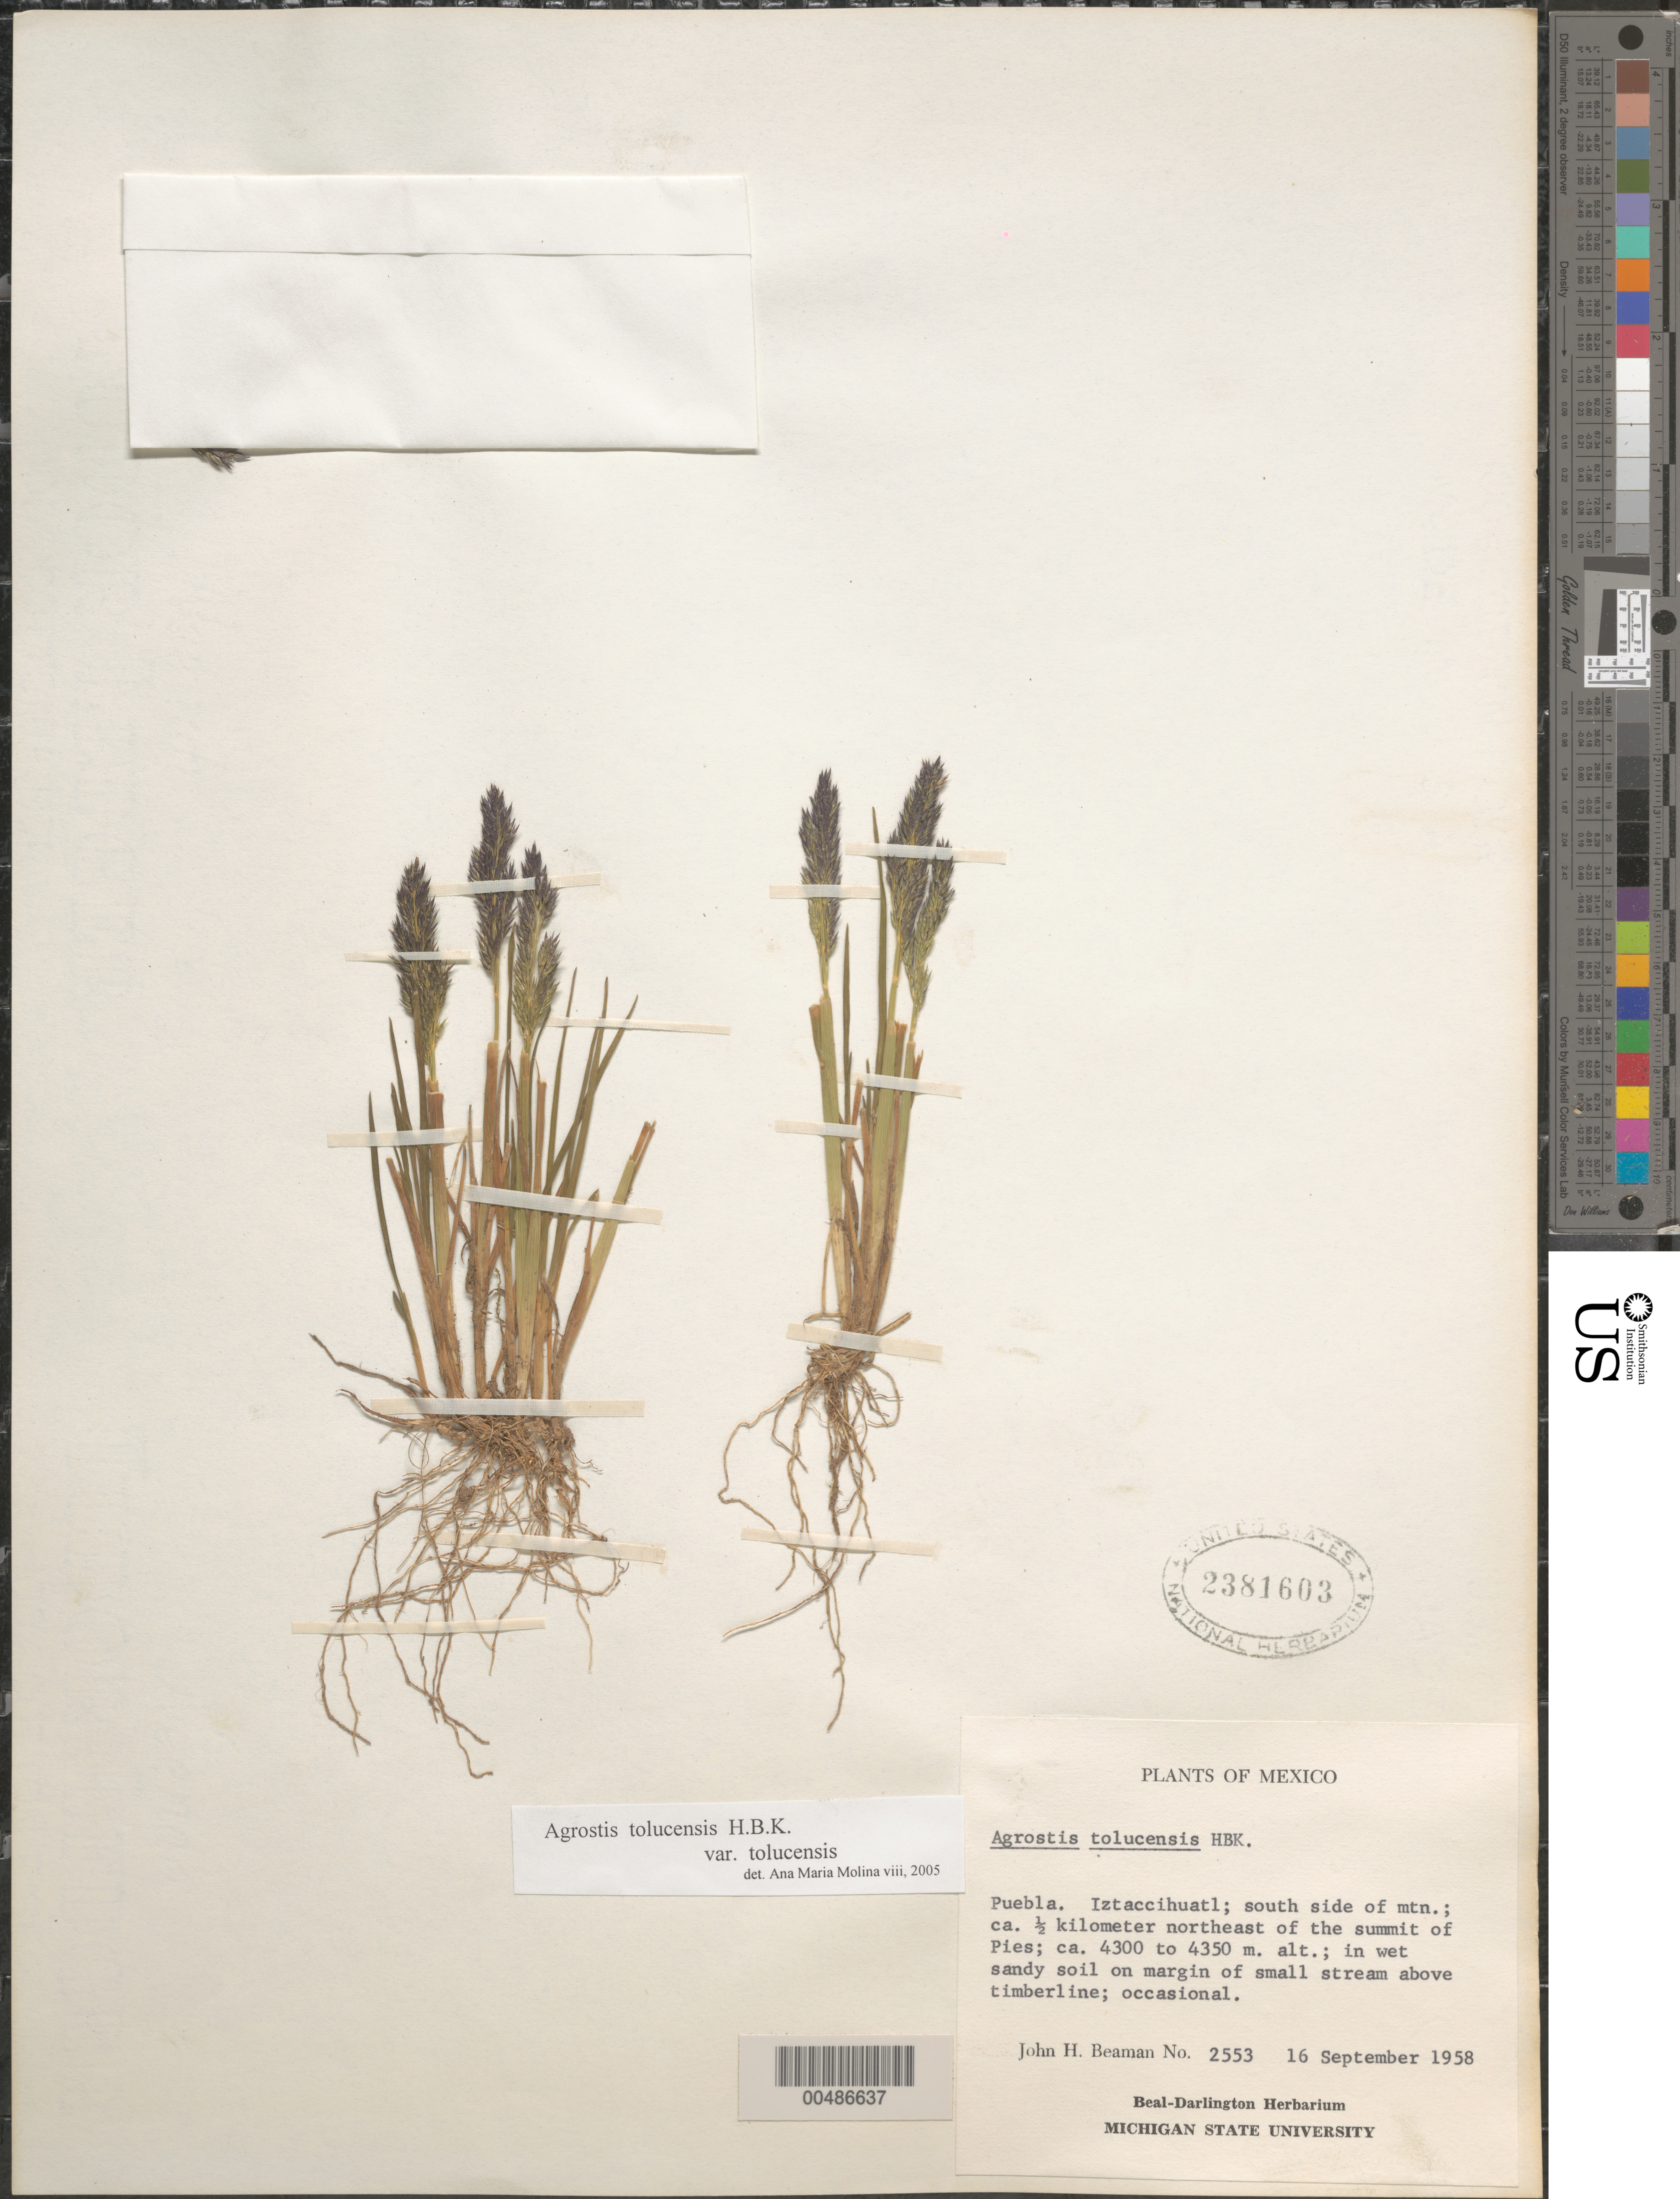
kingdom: Plantae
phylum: Tracheophyta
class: Liliopsida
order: Poales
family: Poaceae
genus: Agrostis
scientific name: Agrostis tolucensis Kunth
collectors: J. H. Beaman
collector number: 2553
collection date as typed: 16 Sep 1958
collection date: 1958-09-16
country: Mexico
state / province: Puebla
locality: Iztaccihuatl; S side of mtn; ca. 0.5 km NE of the summit of Pies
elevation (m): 4300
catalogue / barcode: US 2381603